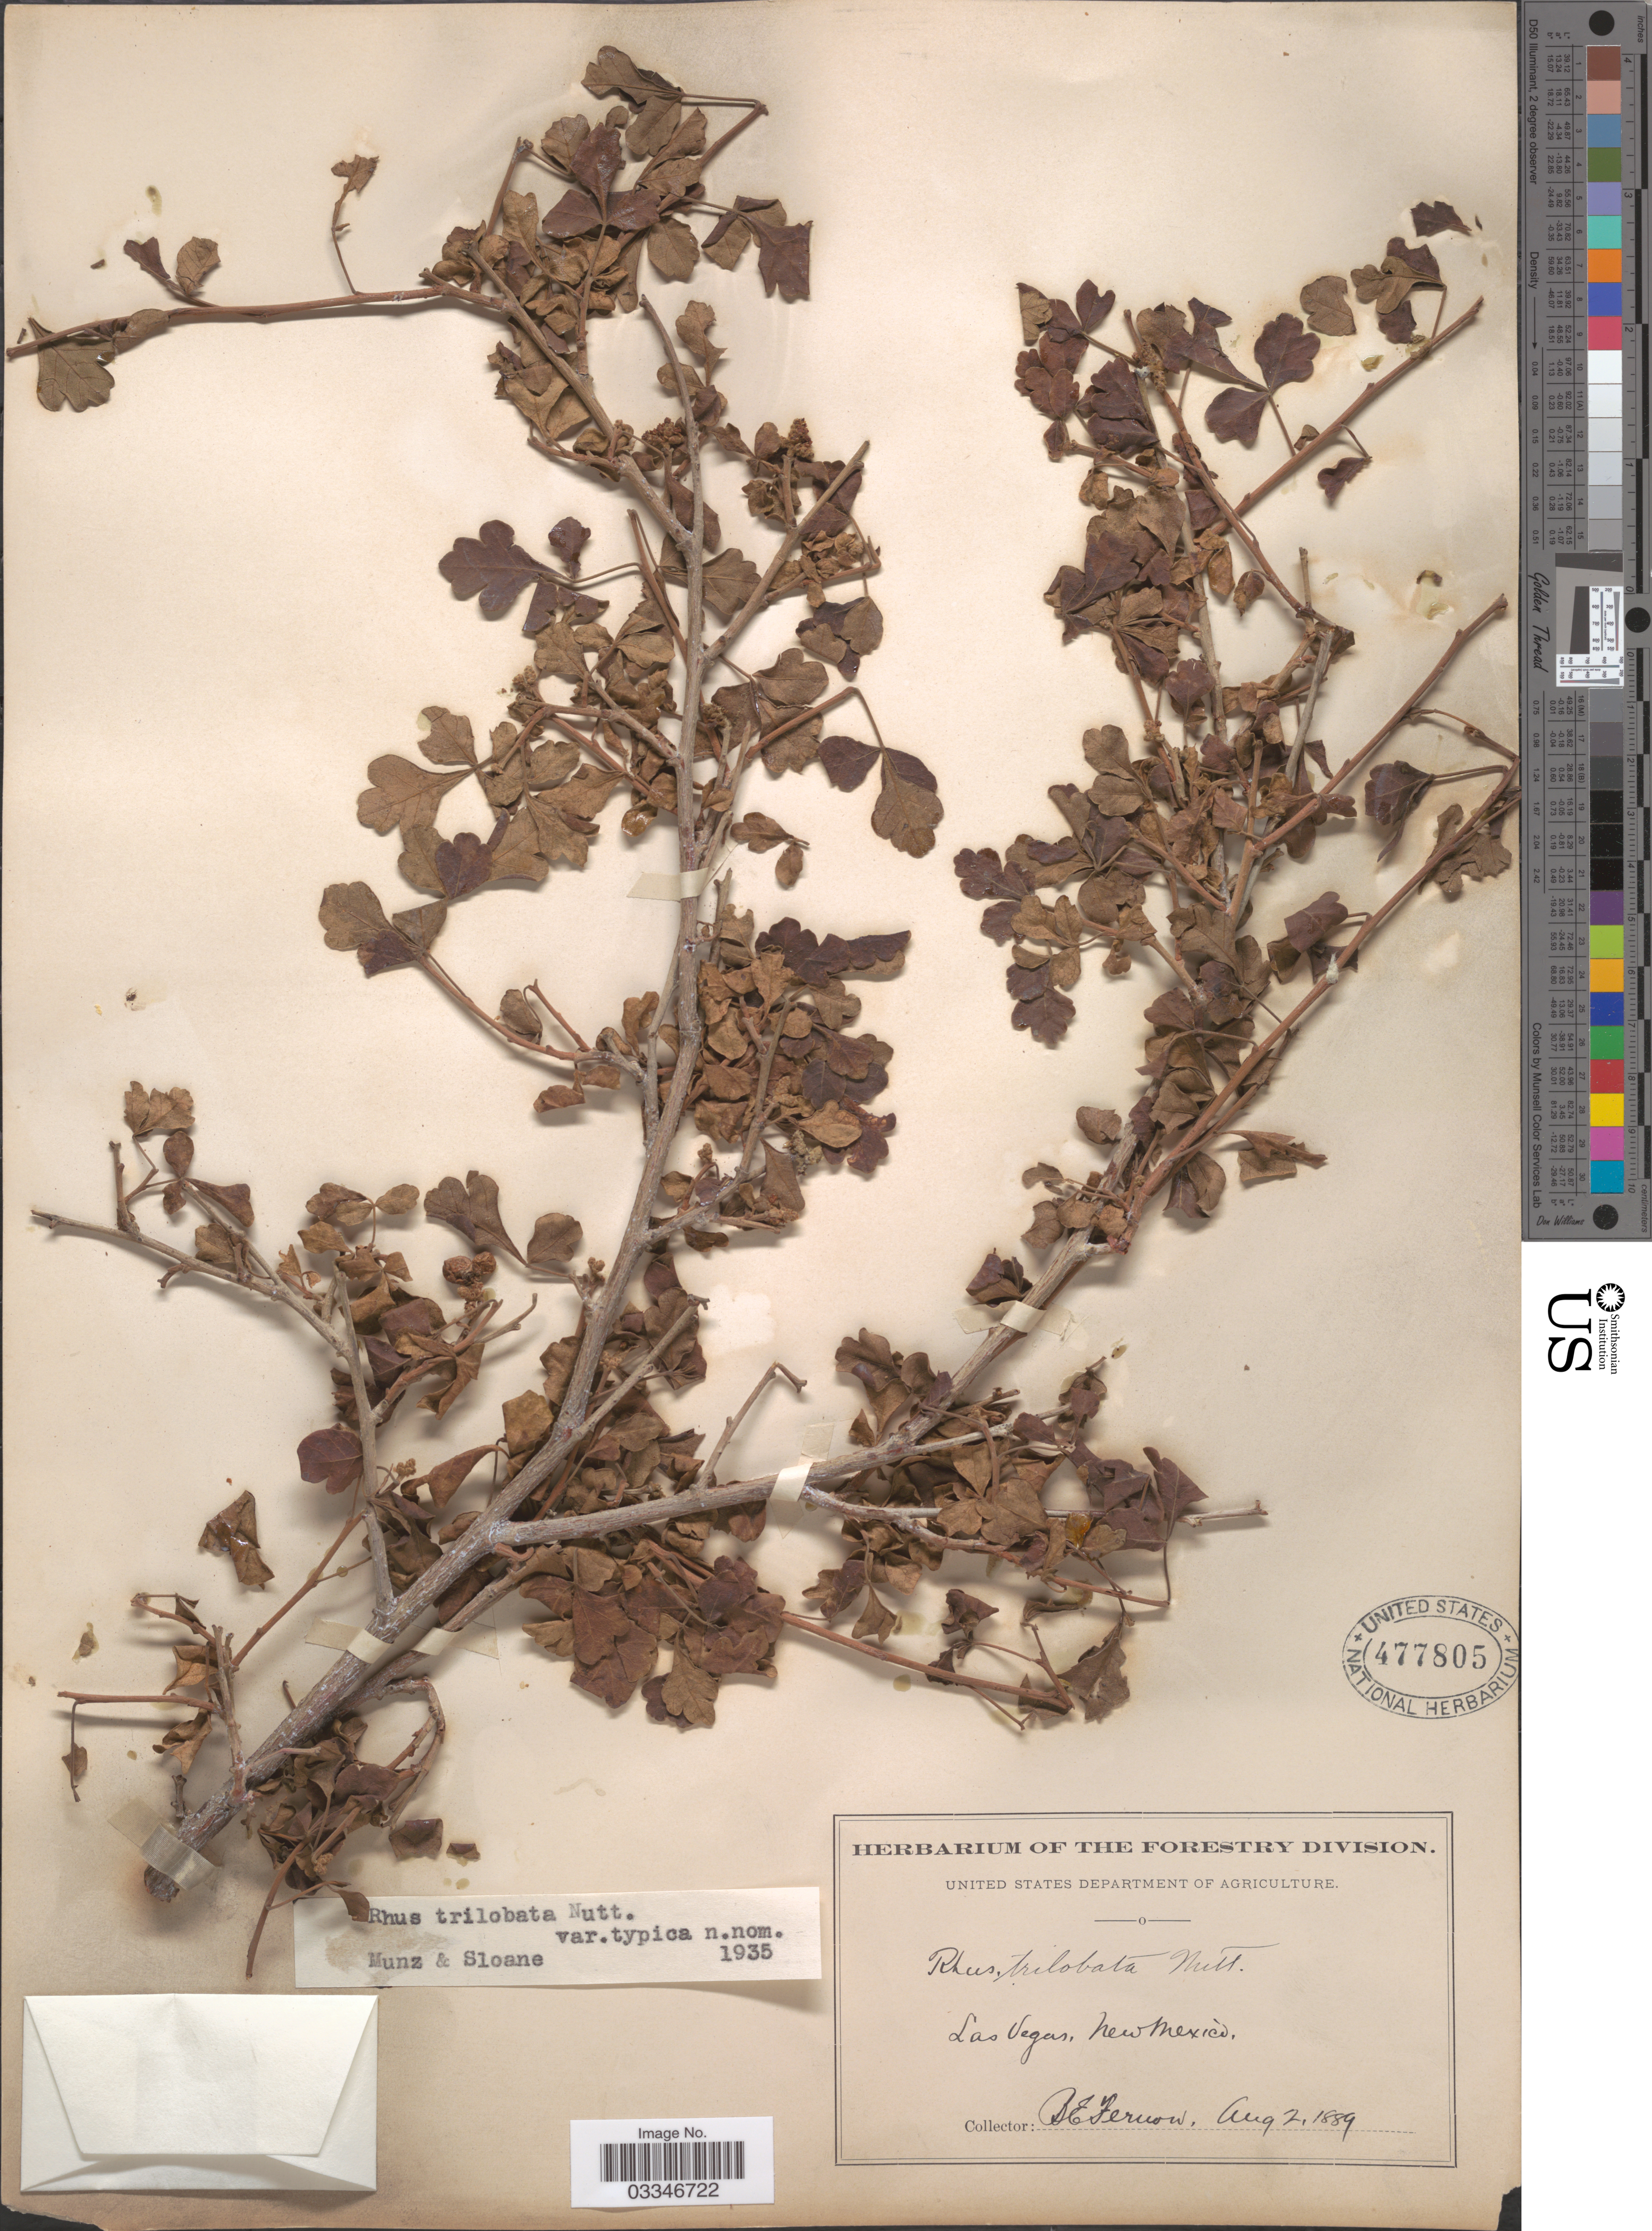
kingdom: Plantae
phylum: Tracheophyta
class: Magnoliopsida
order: Sapindales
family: Anacardiaceae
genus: Rhus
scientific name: Rhus trilobata var. typica Munz & Sloane ined.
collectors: B. Fernow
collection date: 1889-08-02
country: United States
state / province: New Mexico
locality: Las Vegas.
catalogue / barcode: US 477805